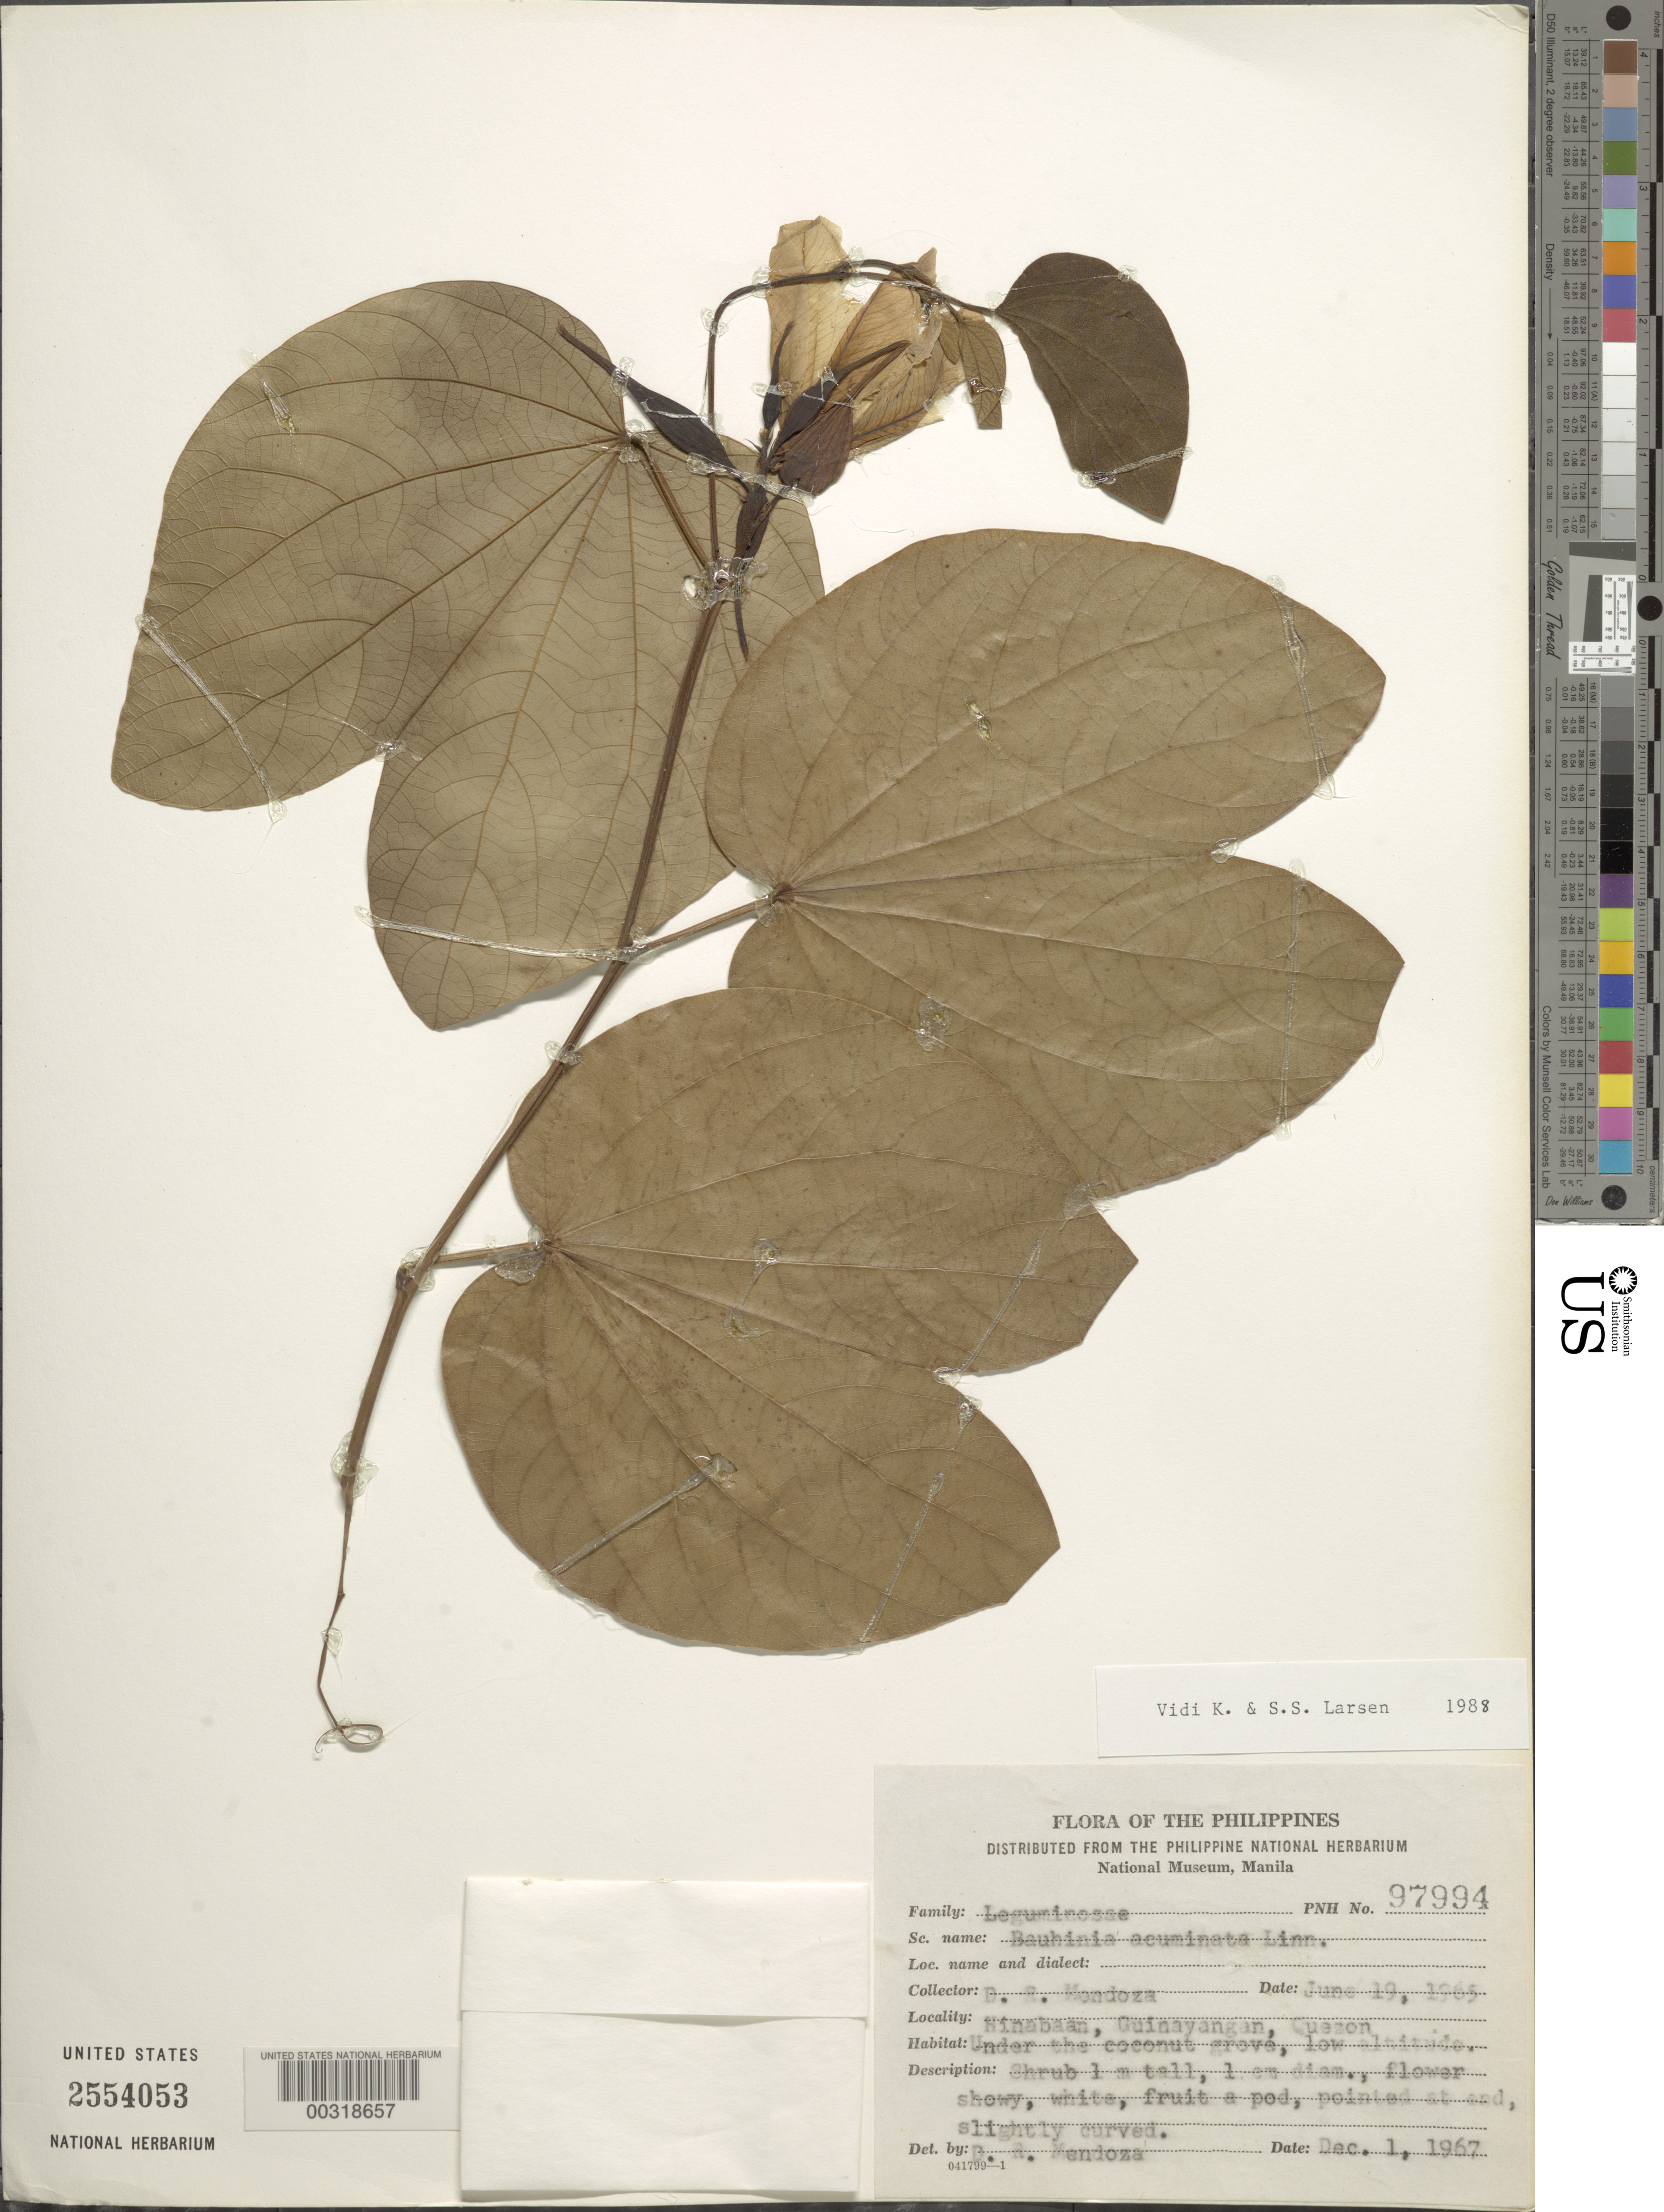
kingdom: Plantae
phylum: Tracheophyta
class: Magnoliopsida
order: Fabales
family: Fabaceae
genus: Bauhinia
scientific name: Bauhinia acuminata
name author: L.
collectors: D. Mendoza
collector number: Pnh 97994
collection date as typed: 19 Jun 1965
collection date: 1965-06-19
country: Philippines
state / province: Calabarzon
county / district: Quezon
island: Luzon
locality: Ninabaan, guinayangan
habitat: Under the coconut grove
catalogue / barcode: US 2554053